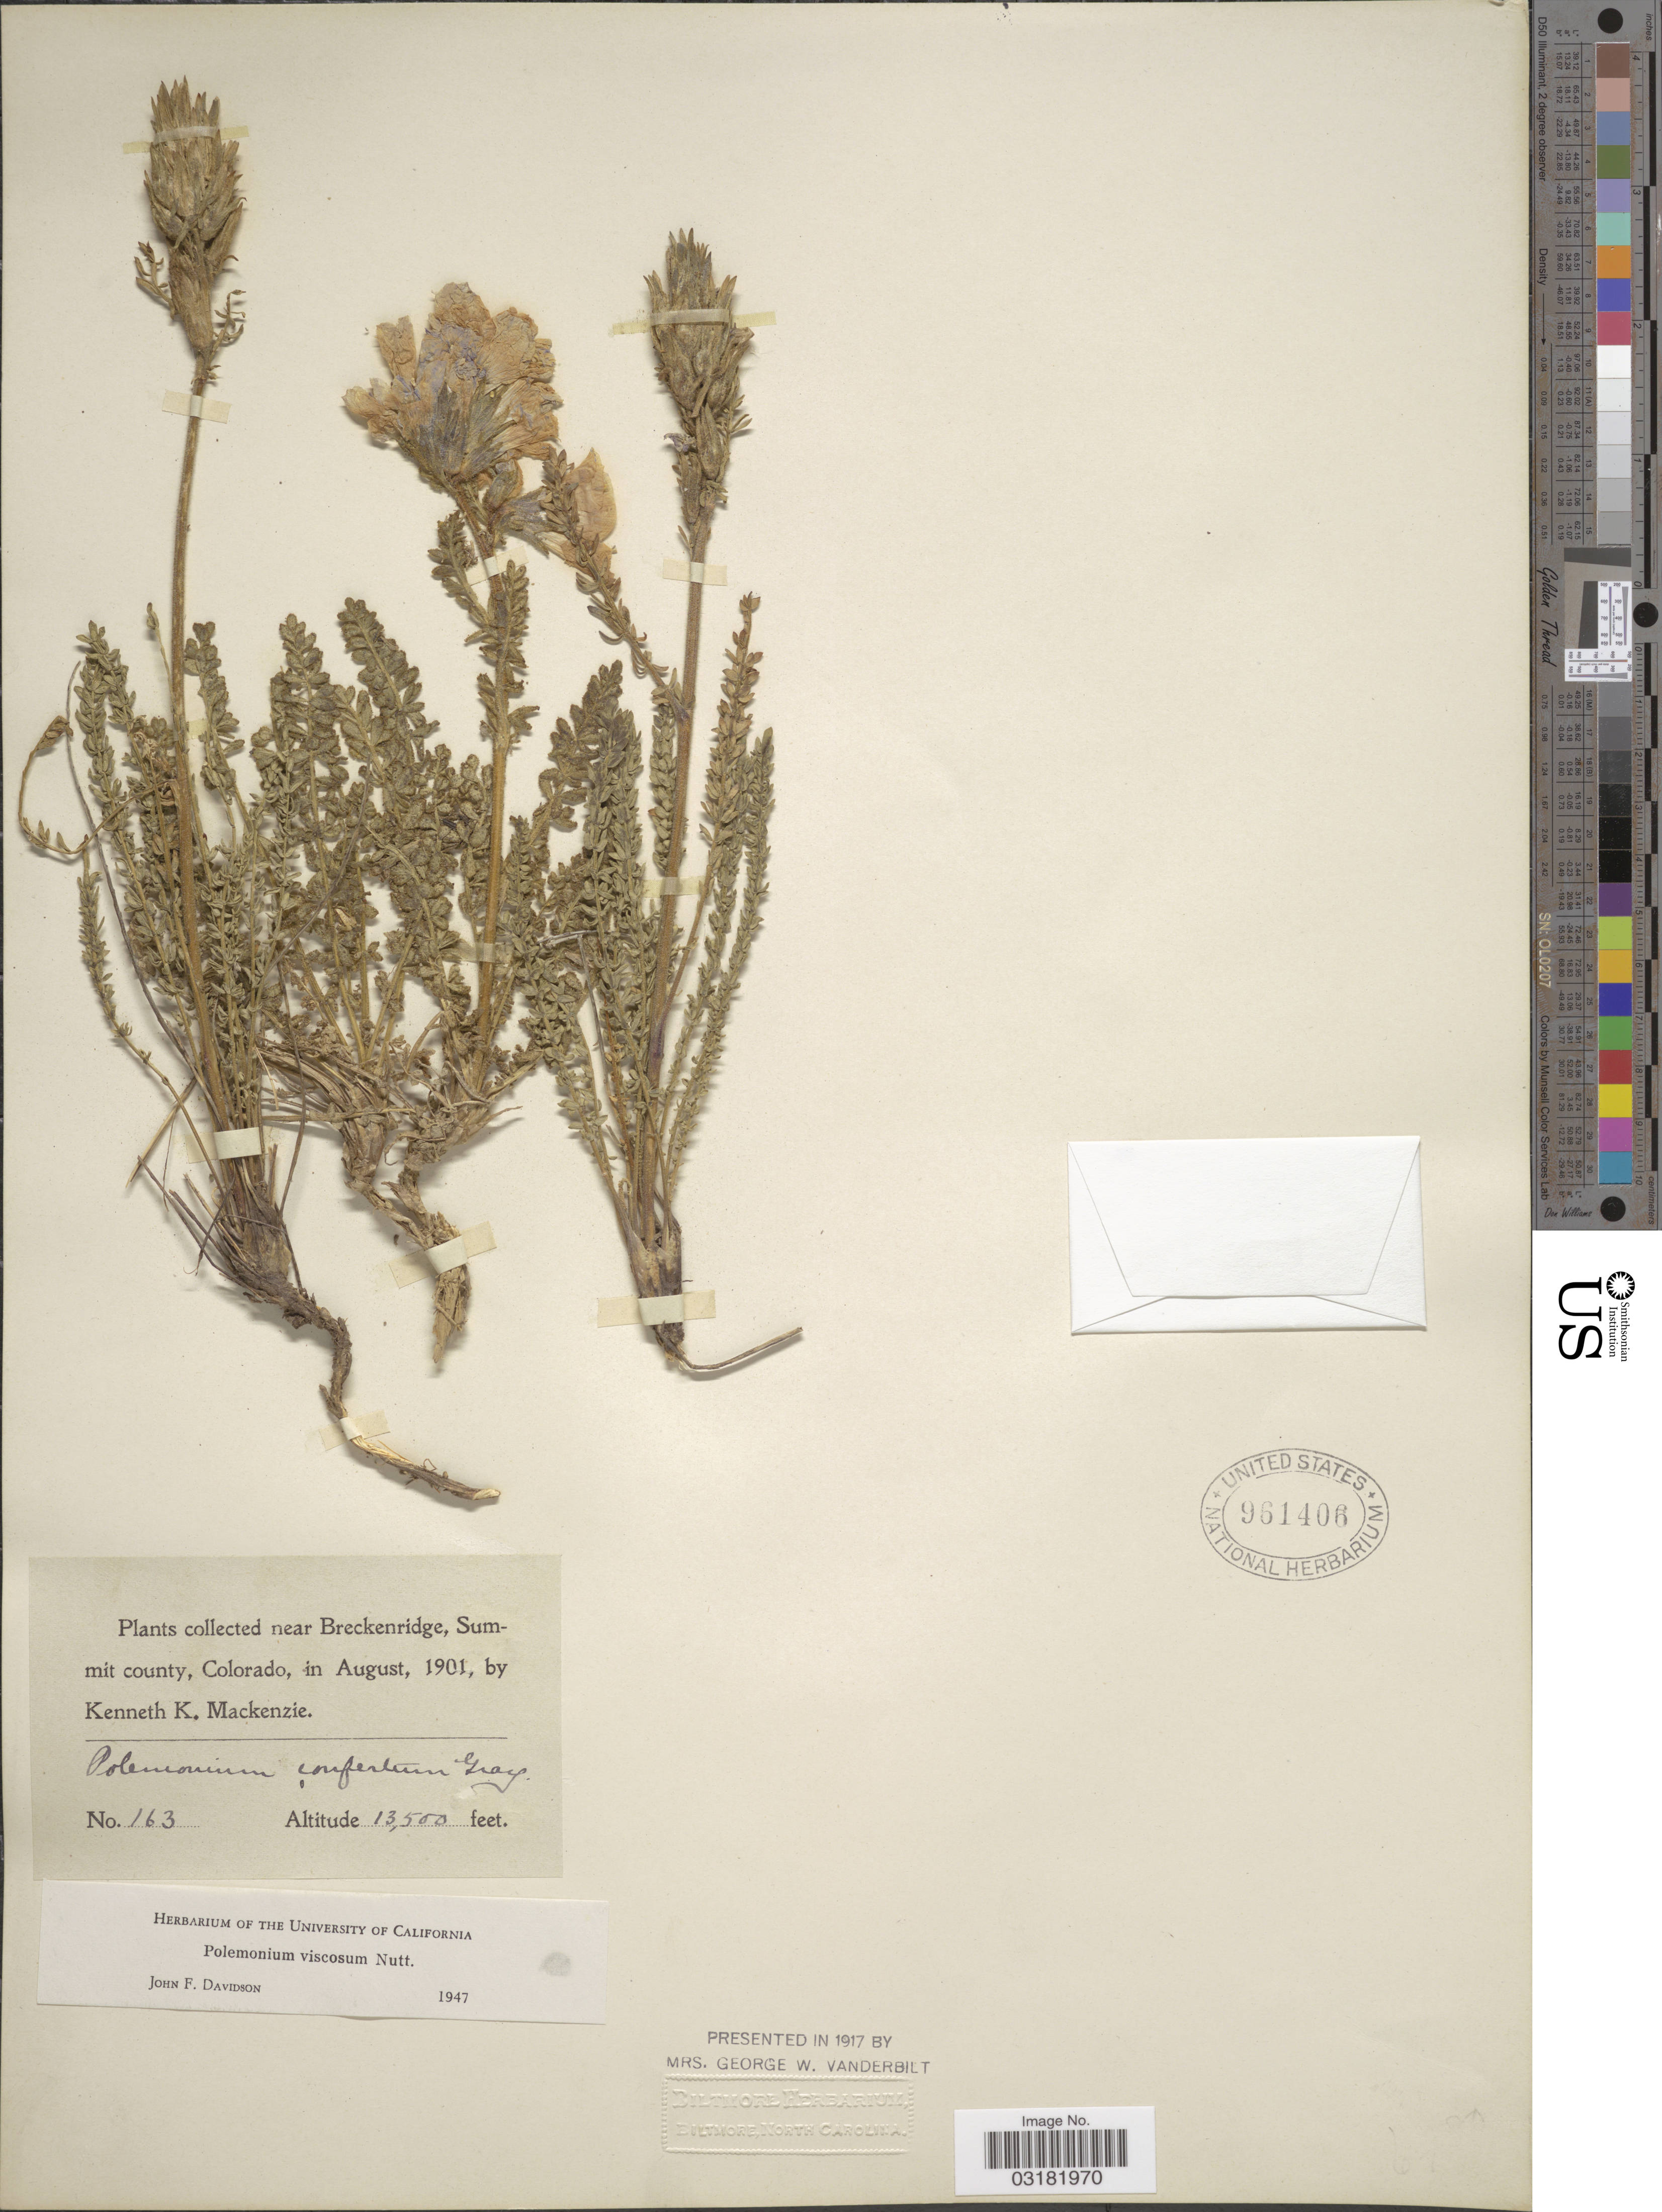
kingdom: Plantae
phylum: Tracheophyta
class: Magnoliopsida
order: Ericales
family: Polemoniaceae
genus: Polemonium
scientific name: Polemonium viscosum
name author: Nutt.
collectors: K. K. Mackenzie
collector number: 163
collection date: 1901-08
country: United States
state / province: Colorado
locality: Near Breckenridge, Summit County.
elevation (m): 4115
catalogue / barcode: US 961406